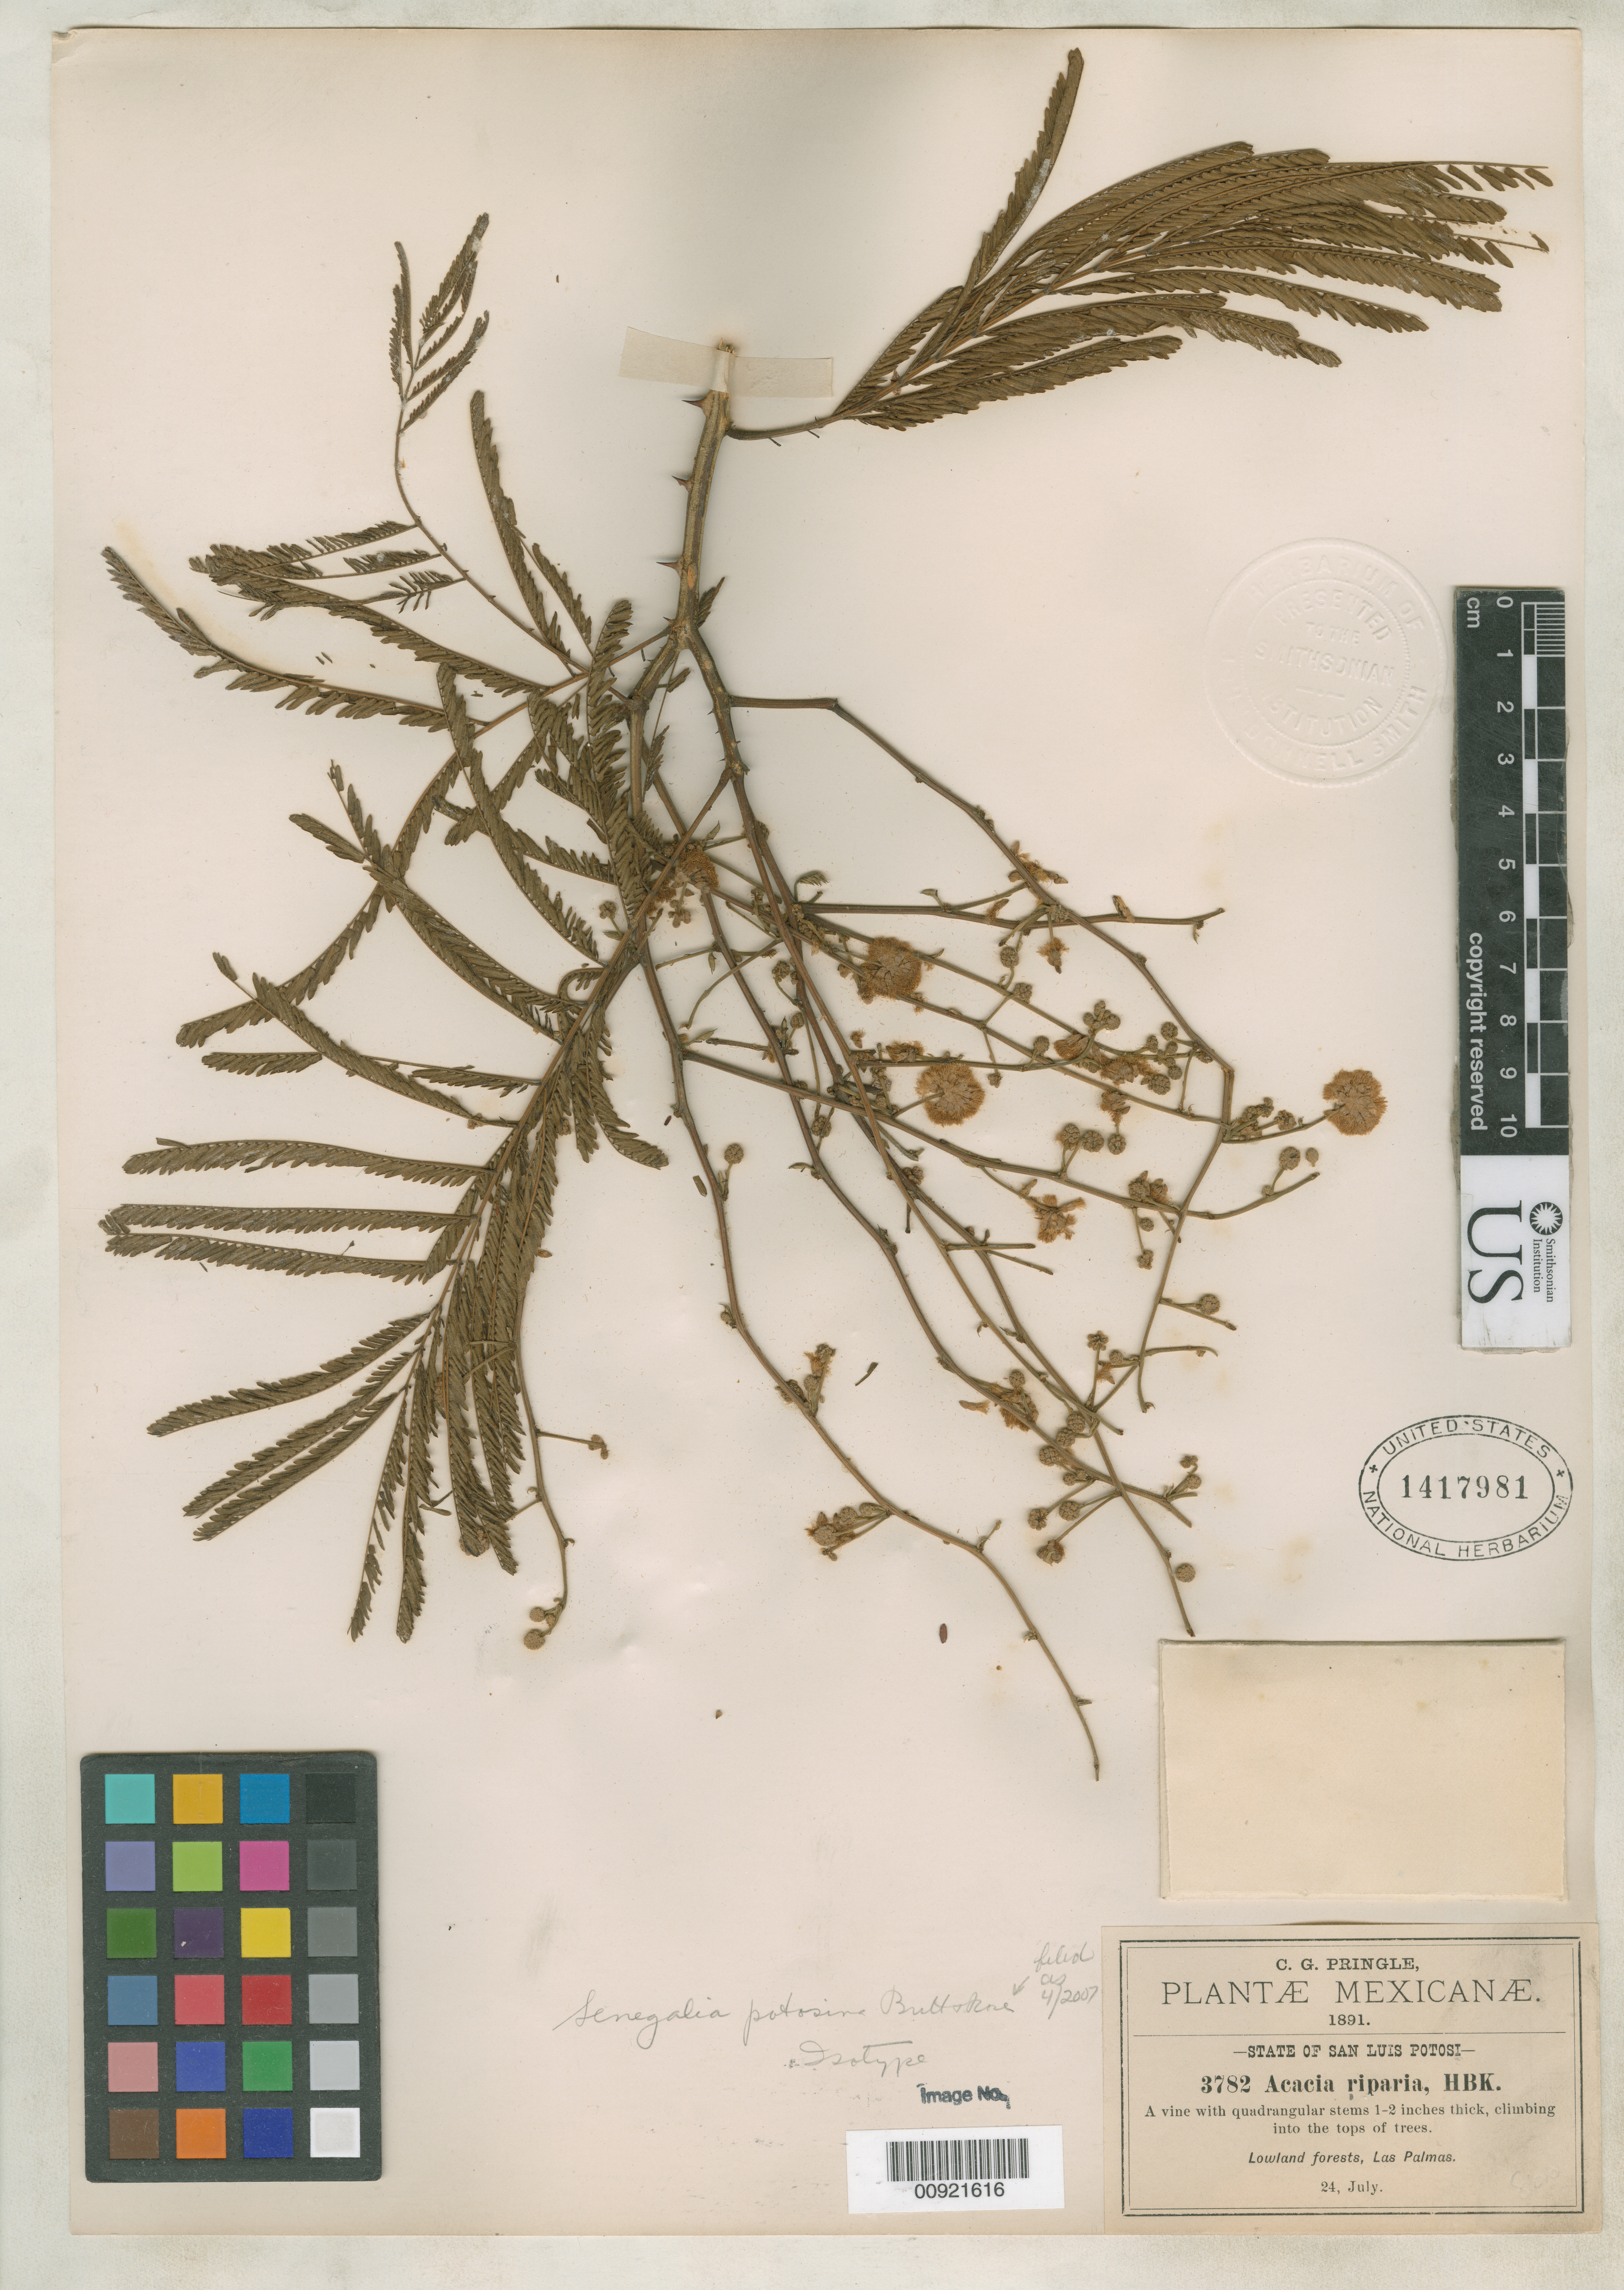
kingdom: Plantae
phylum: Tracheophyta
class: Magnoliopsida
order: Fabales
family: Fabaceae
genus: Senegalia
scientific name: Senegalia potosina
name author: Britton & Rose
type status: Isotype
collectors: C. G. Pringle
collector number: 3782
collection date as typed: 24 Jul 1891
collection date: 1891-07-24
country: Mexico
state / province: San Luis Potosí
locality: Lowland forests, Las Palmas.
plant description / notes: Specimen ex John Donnell Smith herbarium.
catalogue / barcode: US 1417981